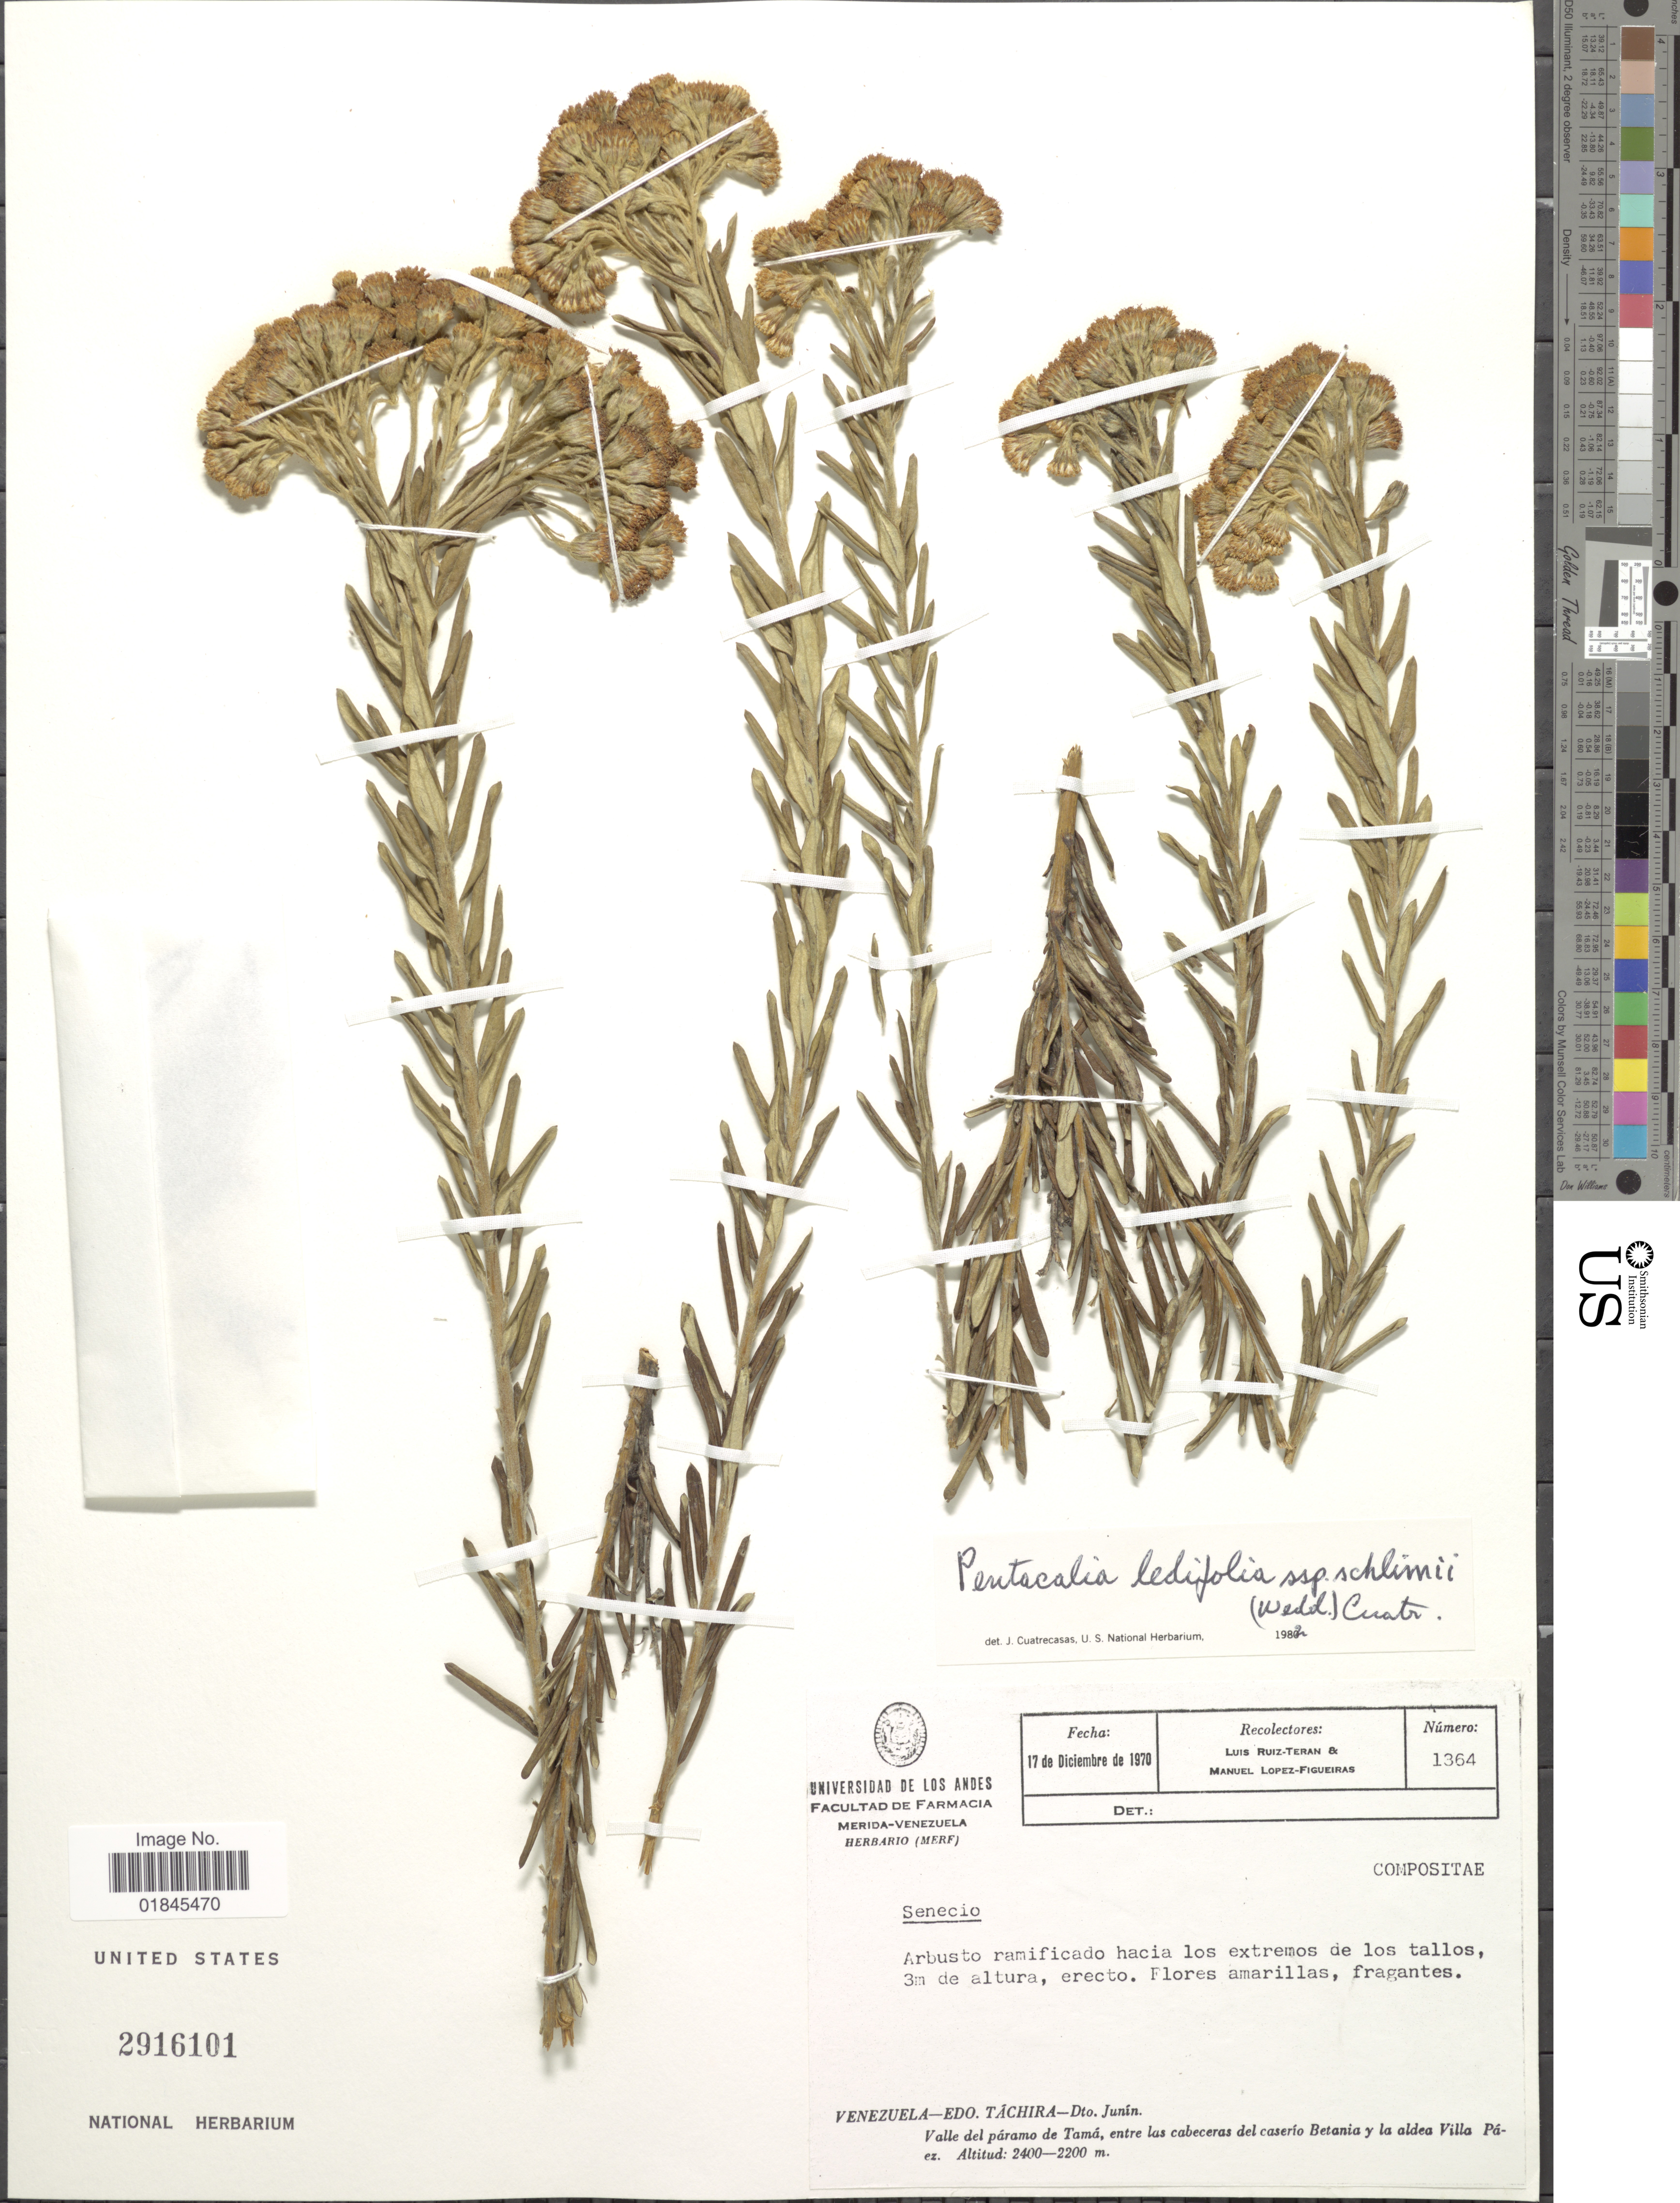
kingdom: Plantae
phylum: Tracheophyta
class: Magnoliopsida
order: Asterales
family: Asteraceae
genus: Pentacalia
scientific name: Pentacalia ledifolia subsp. schlimii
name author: (Wedd.) Cuatrec.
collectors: L. E. Ruíz-Terán & M. López Figueiras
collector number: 1364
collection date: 1970-12-17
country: Venezuela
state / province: Tachira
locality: Venezuela - Edo. Táchira - Dto. Junín. Valle del páramo de Tamá, entre las cabeceras del caserío Betania y la aldea Villa Páez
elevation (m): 2200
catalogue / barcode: US 2916101